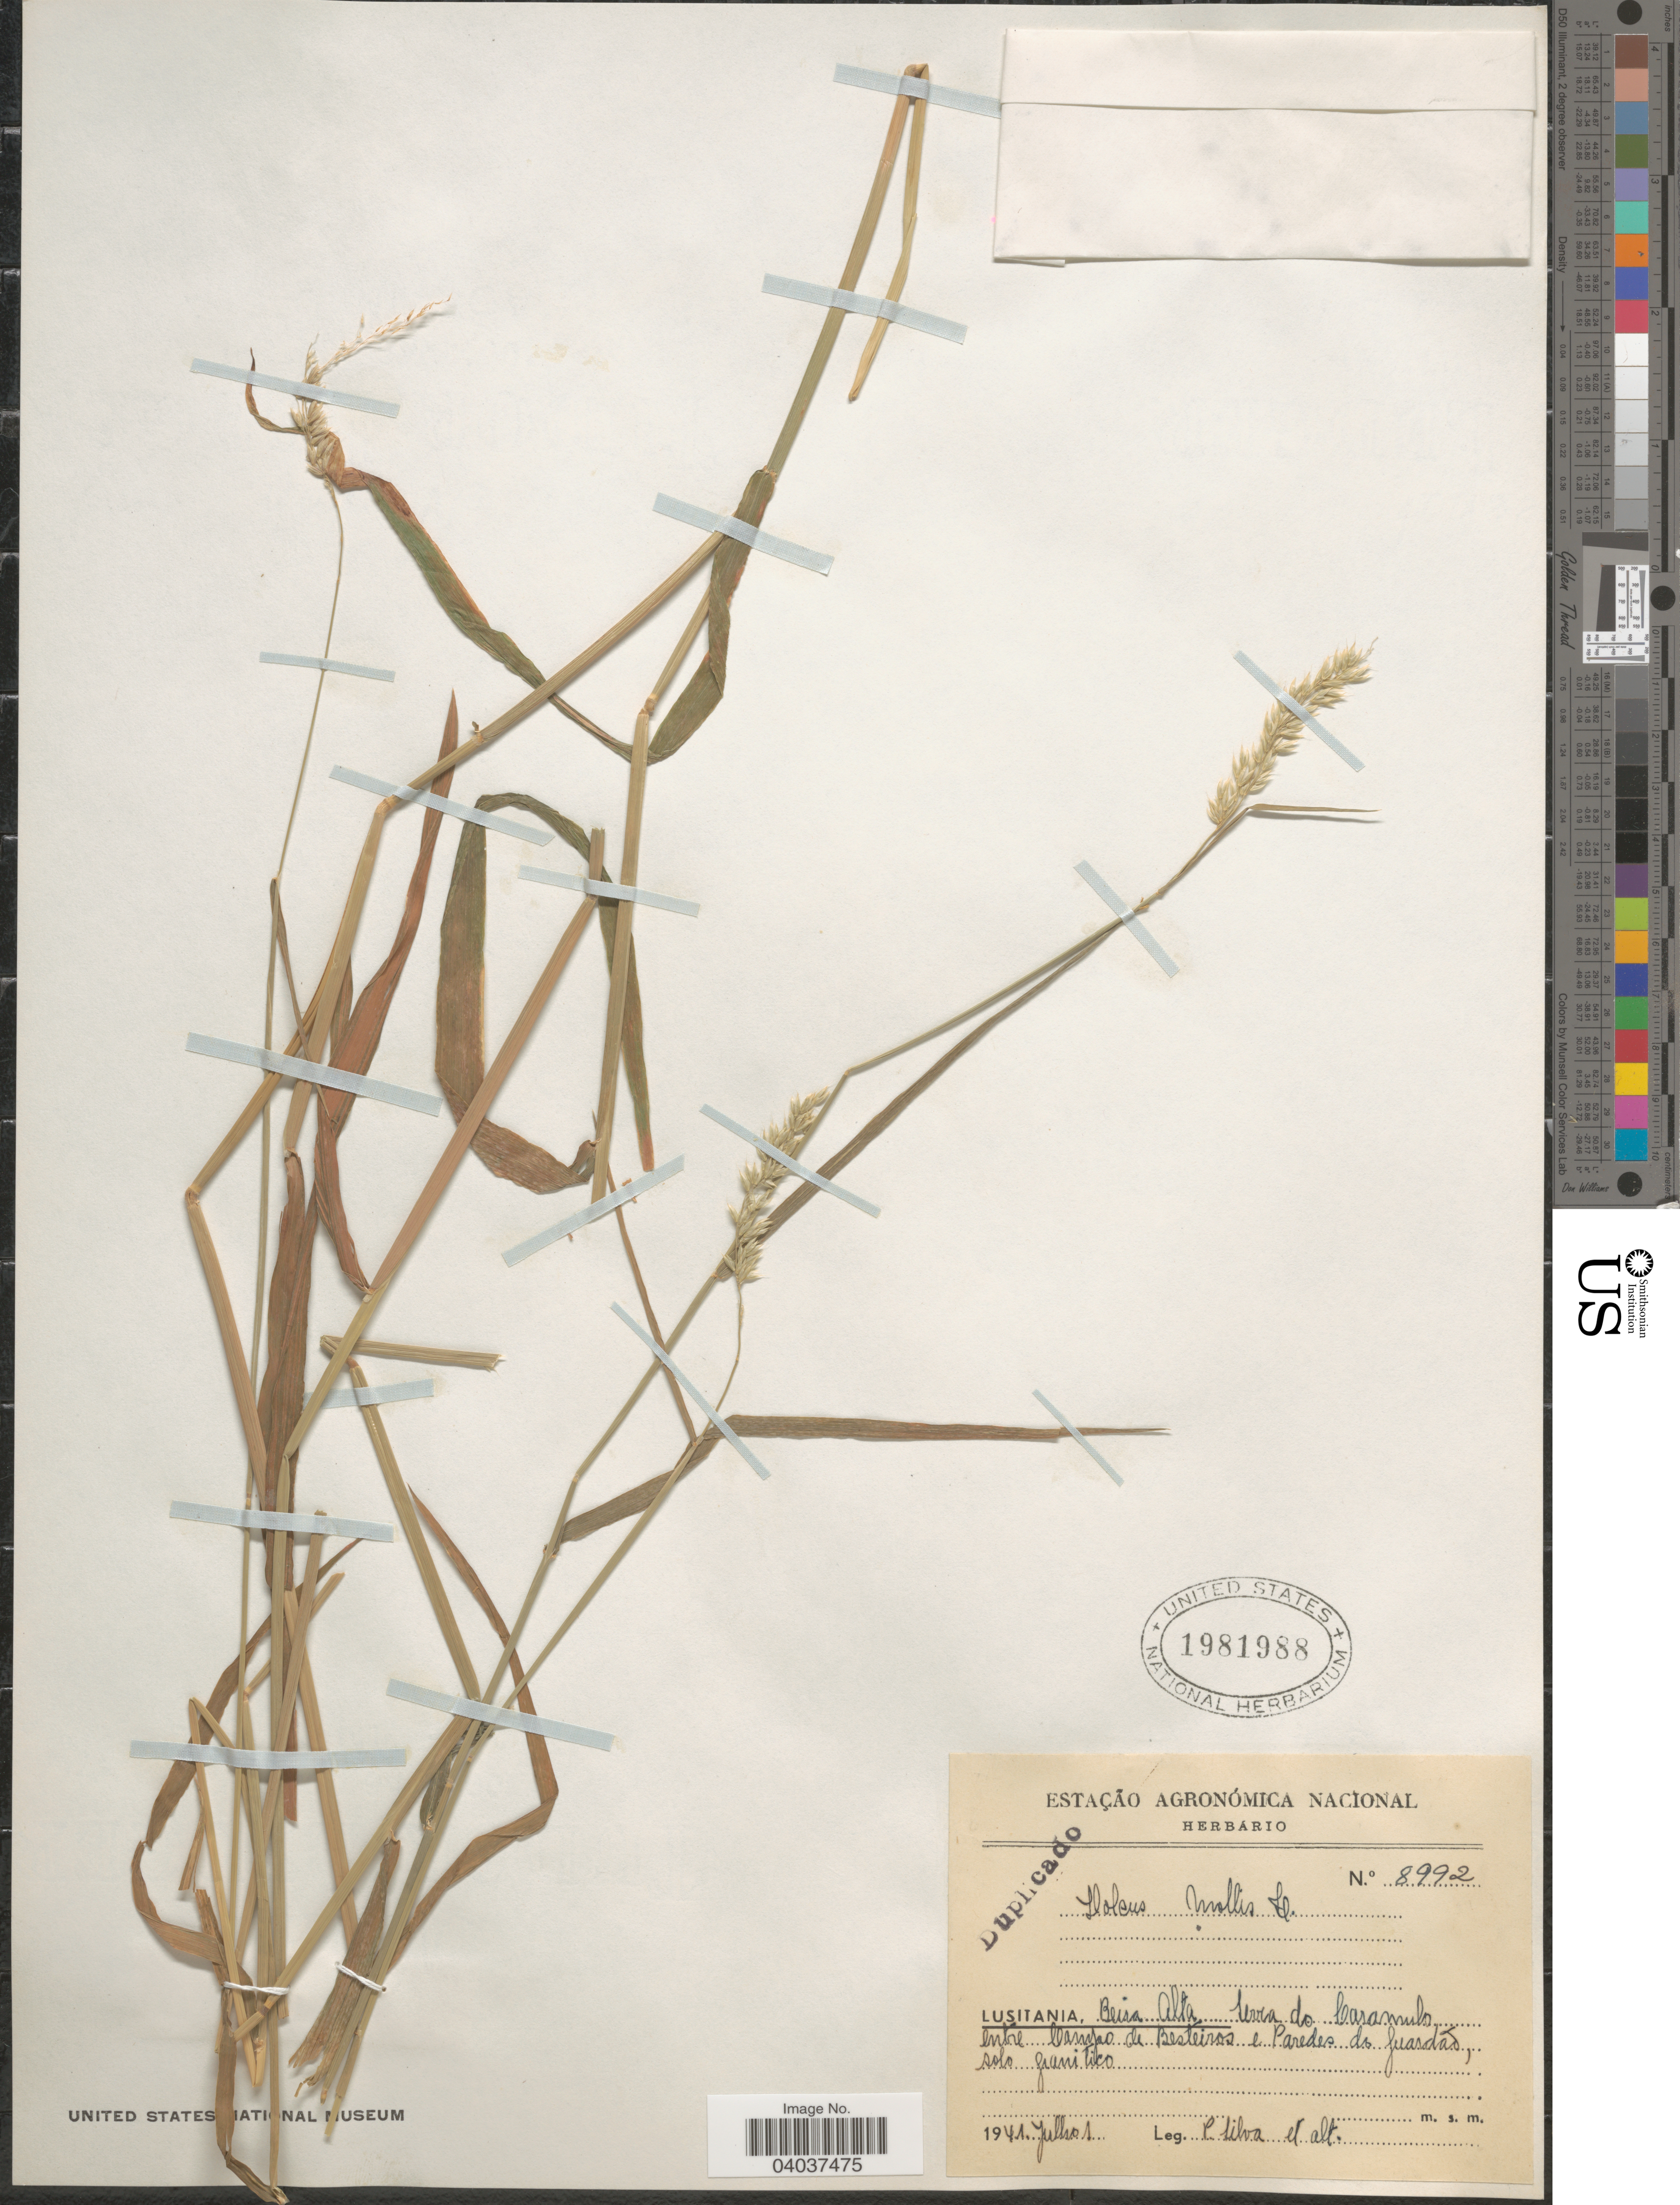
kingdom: Plantae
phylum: Tracheophyta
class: Liliopsida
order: Poales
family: Poaceae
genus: Holcus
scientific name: Holcus mollis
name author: L.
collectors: P. Silva & et al.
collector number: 8992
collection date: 1941-07-01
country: Portugal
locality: Lusitania, Beira Alta, Serra do Caramulo entre Campo de Besteiros e Paredes do Guardao, solo granitico.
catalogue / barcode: US 1981988